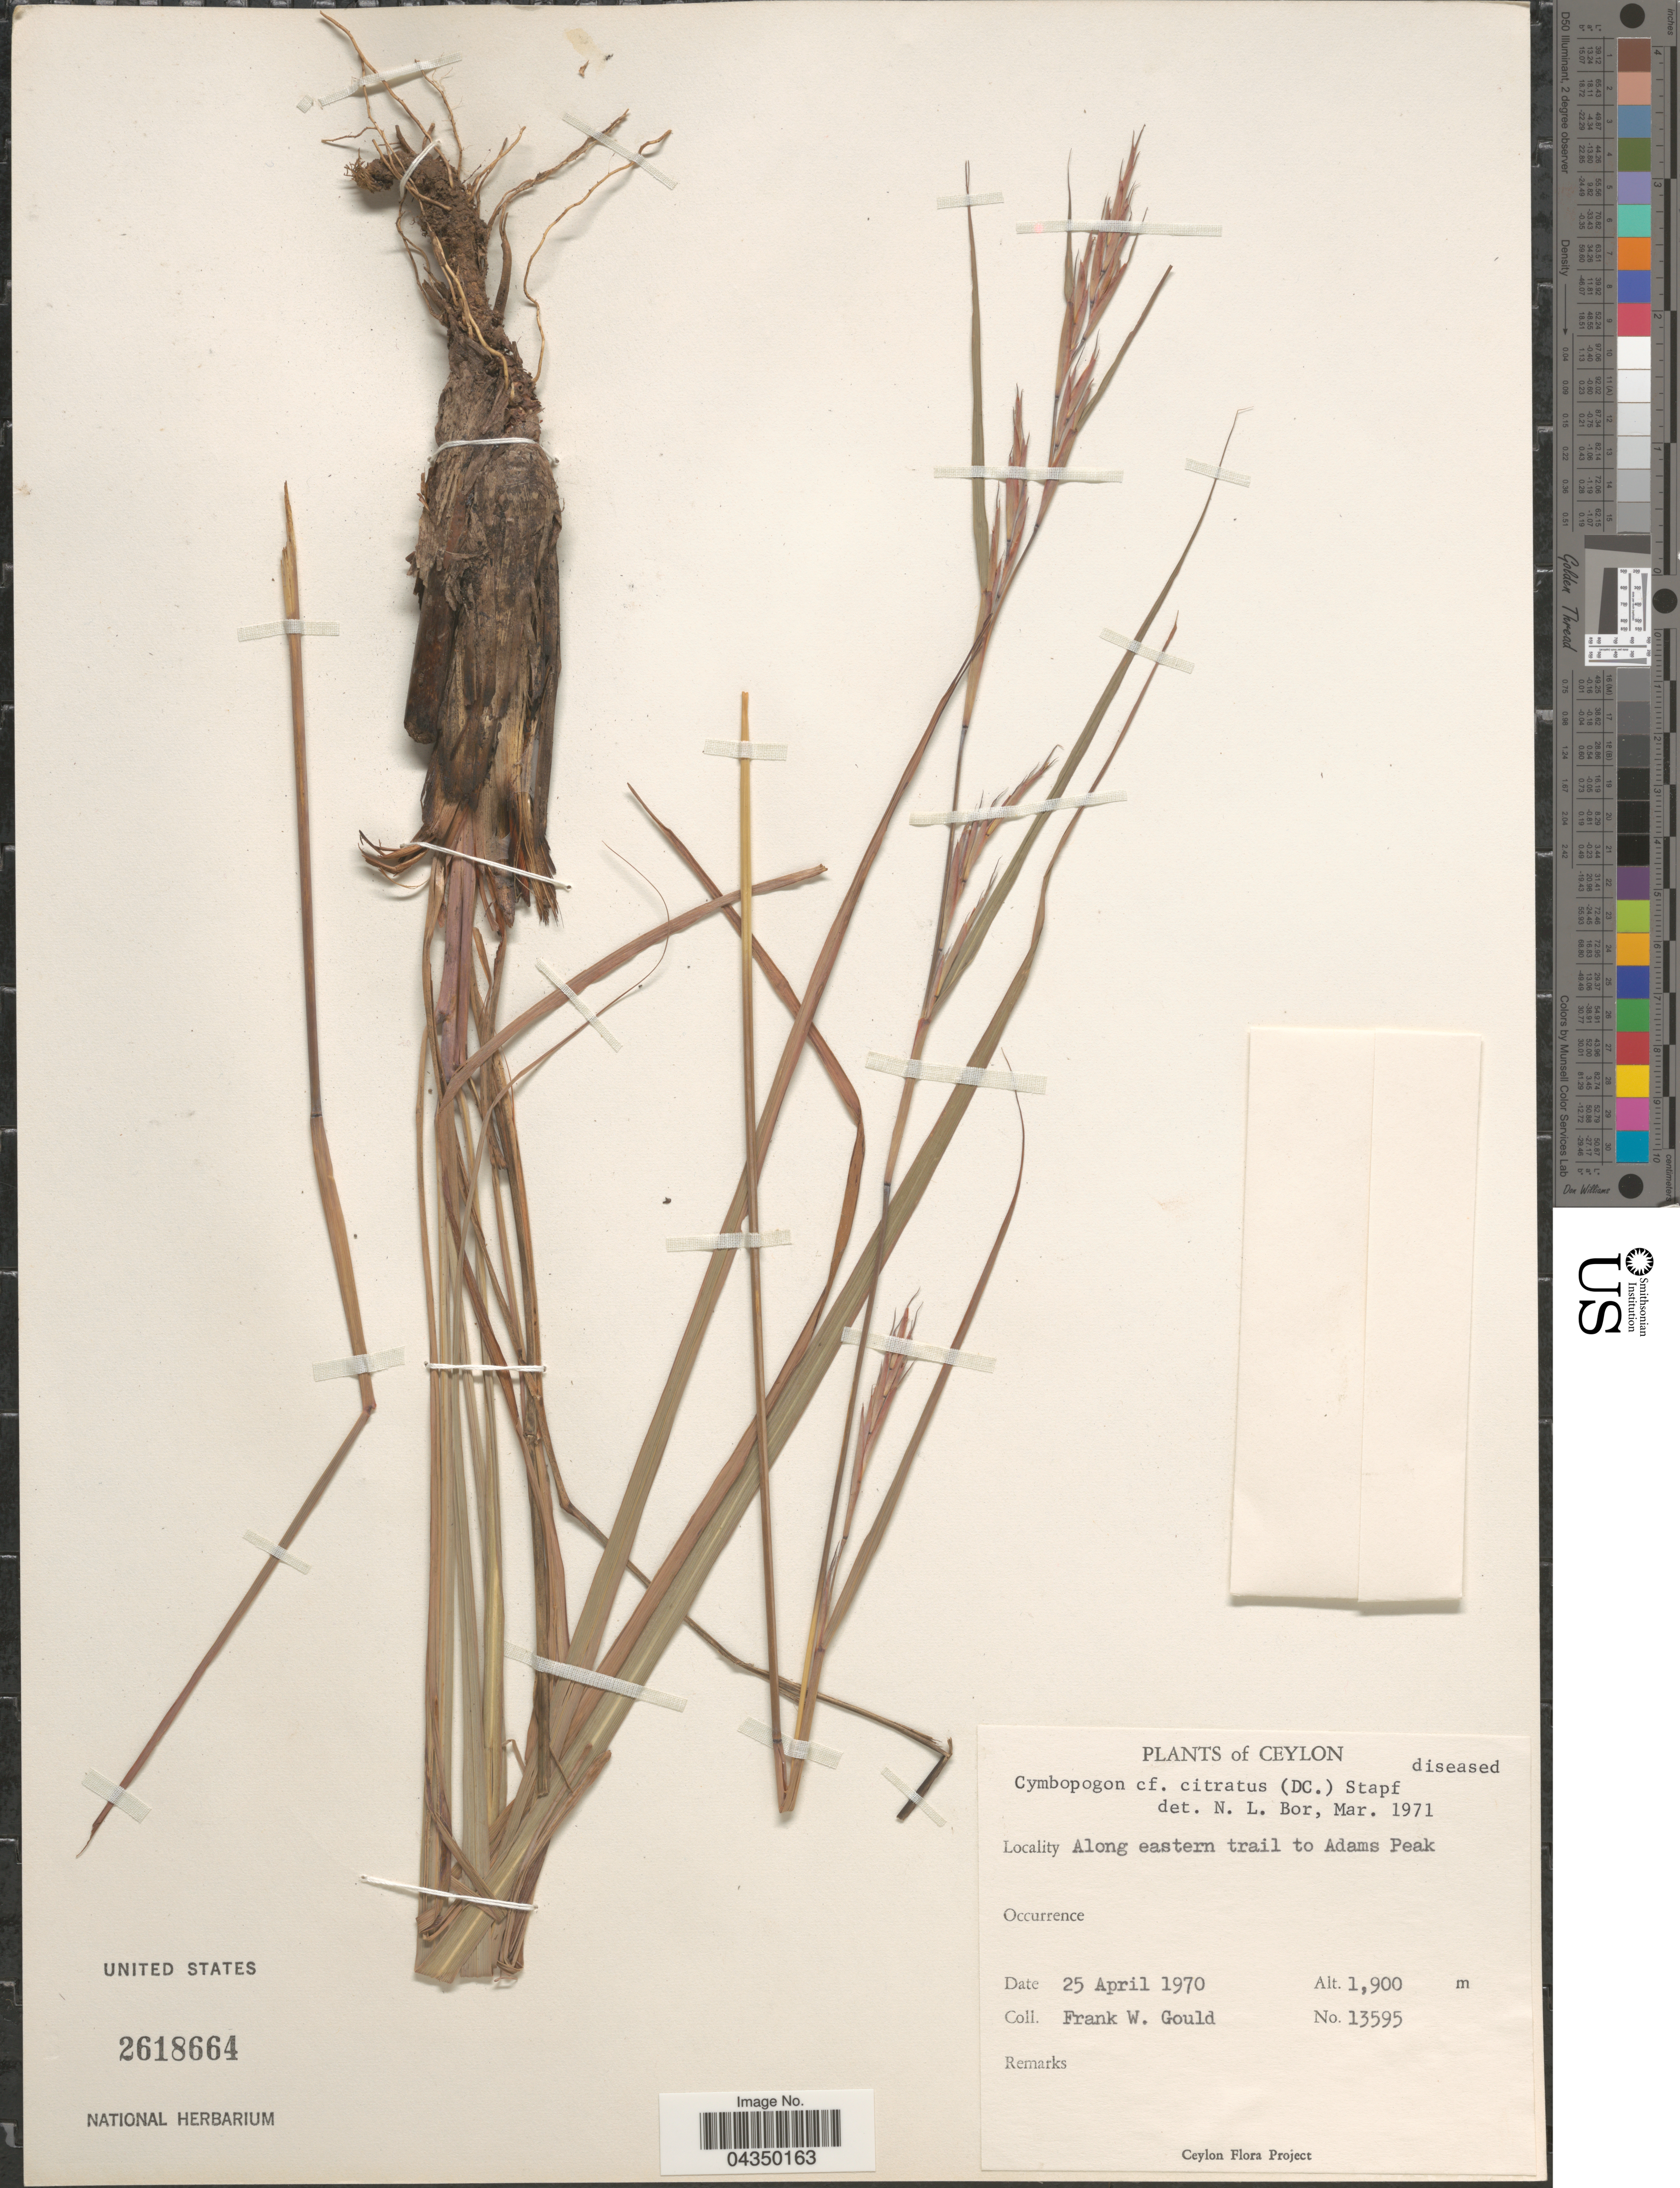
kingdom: Plantae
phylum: Tracheophyta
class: Liliopsida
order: Poales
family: Poaceae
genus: Cymbopogon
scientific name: Cymbopogon tortilis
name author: (J. Presl) A. Camus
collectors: F. W. Gould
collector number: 13595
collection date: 1970-04-25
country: Sri Lanka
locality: Ceylon. Along eastern trail to Adams Peak.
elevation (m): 1900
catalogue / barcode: US 2618664